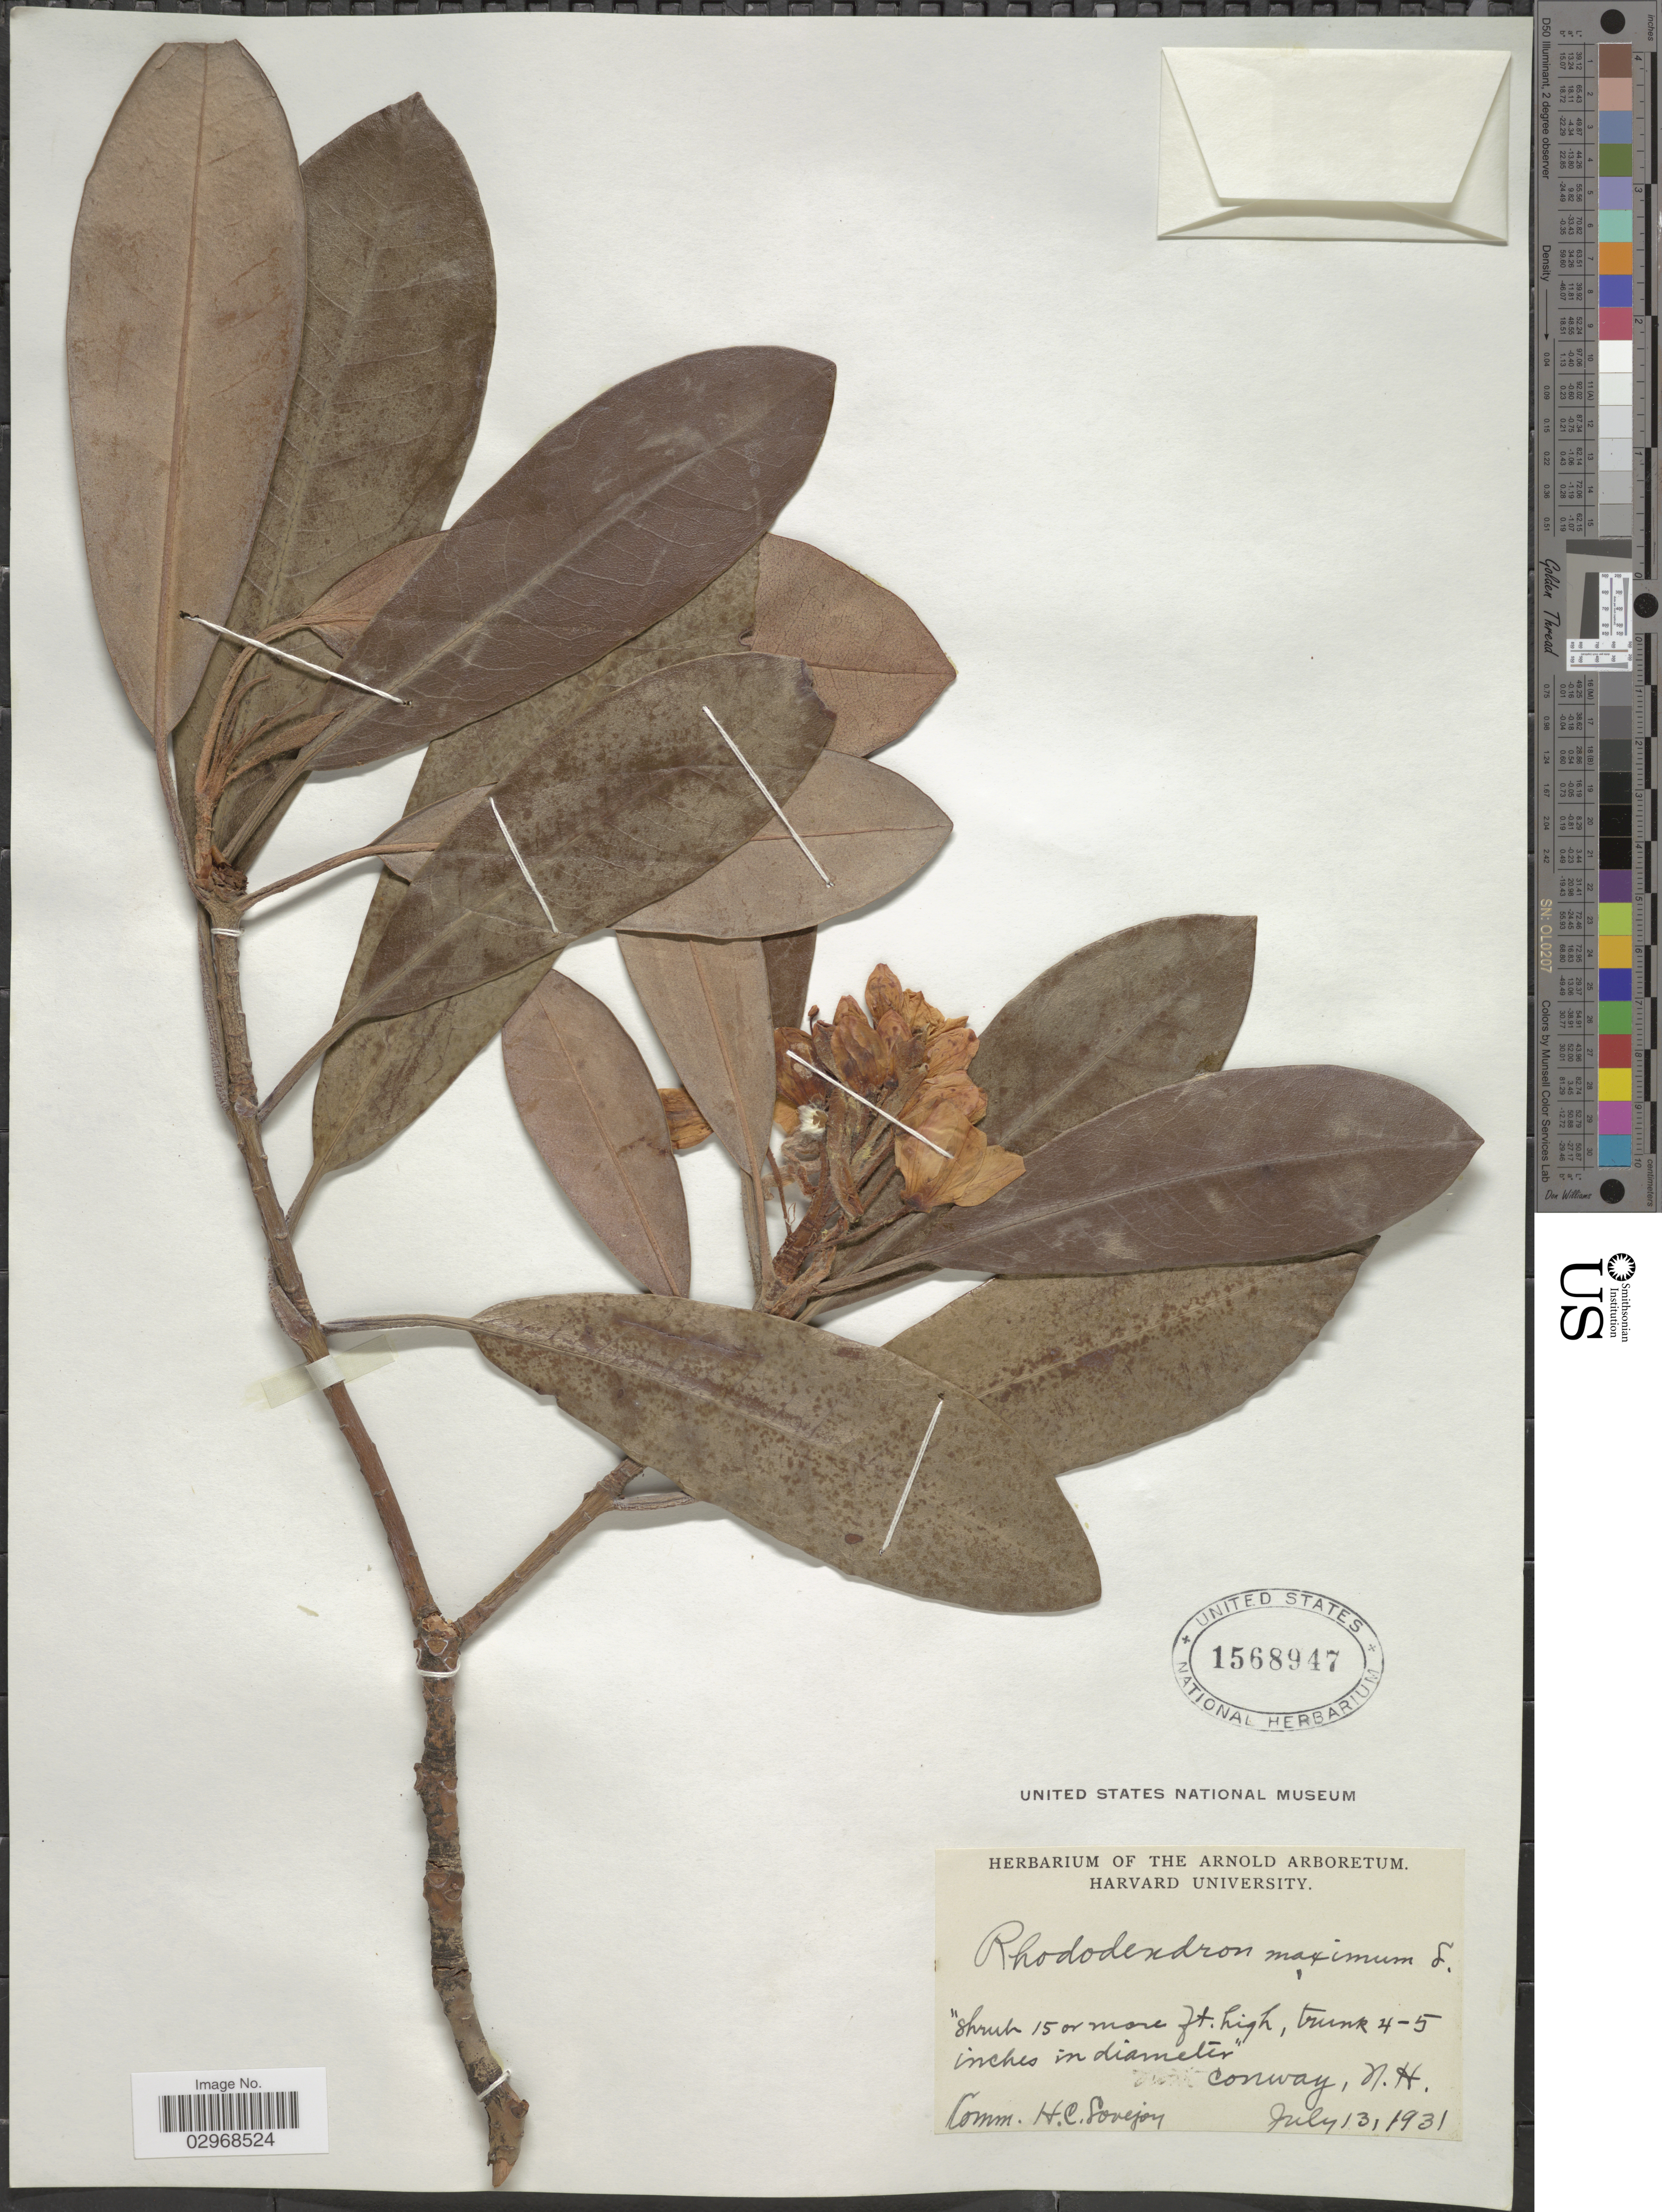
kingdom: Plantae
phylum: Tracheophyta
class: Magnoliopsida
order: Ericales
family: Ericaceae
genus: Rhododendron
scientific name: Rhododendron maximum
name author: L.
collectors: Ex herb. of the Arnold Arboretum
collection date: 1931-07-13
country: United States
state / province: New Hampshire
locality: Conway.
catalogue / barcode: US 1568947